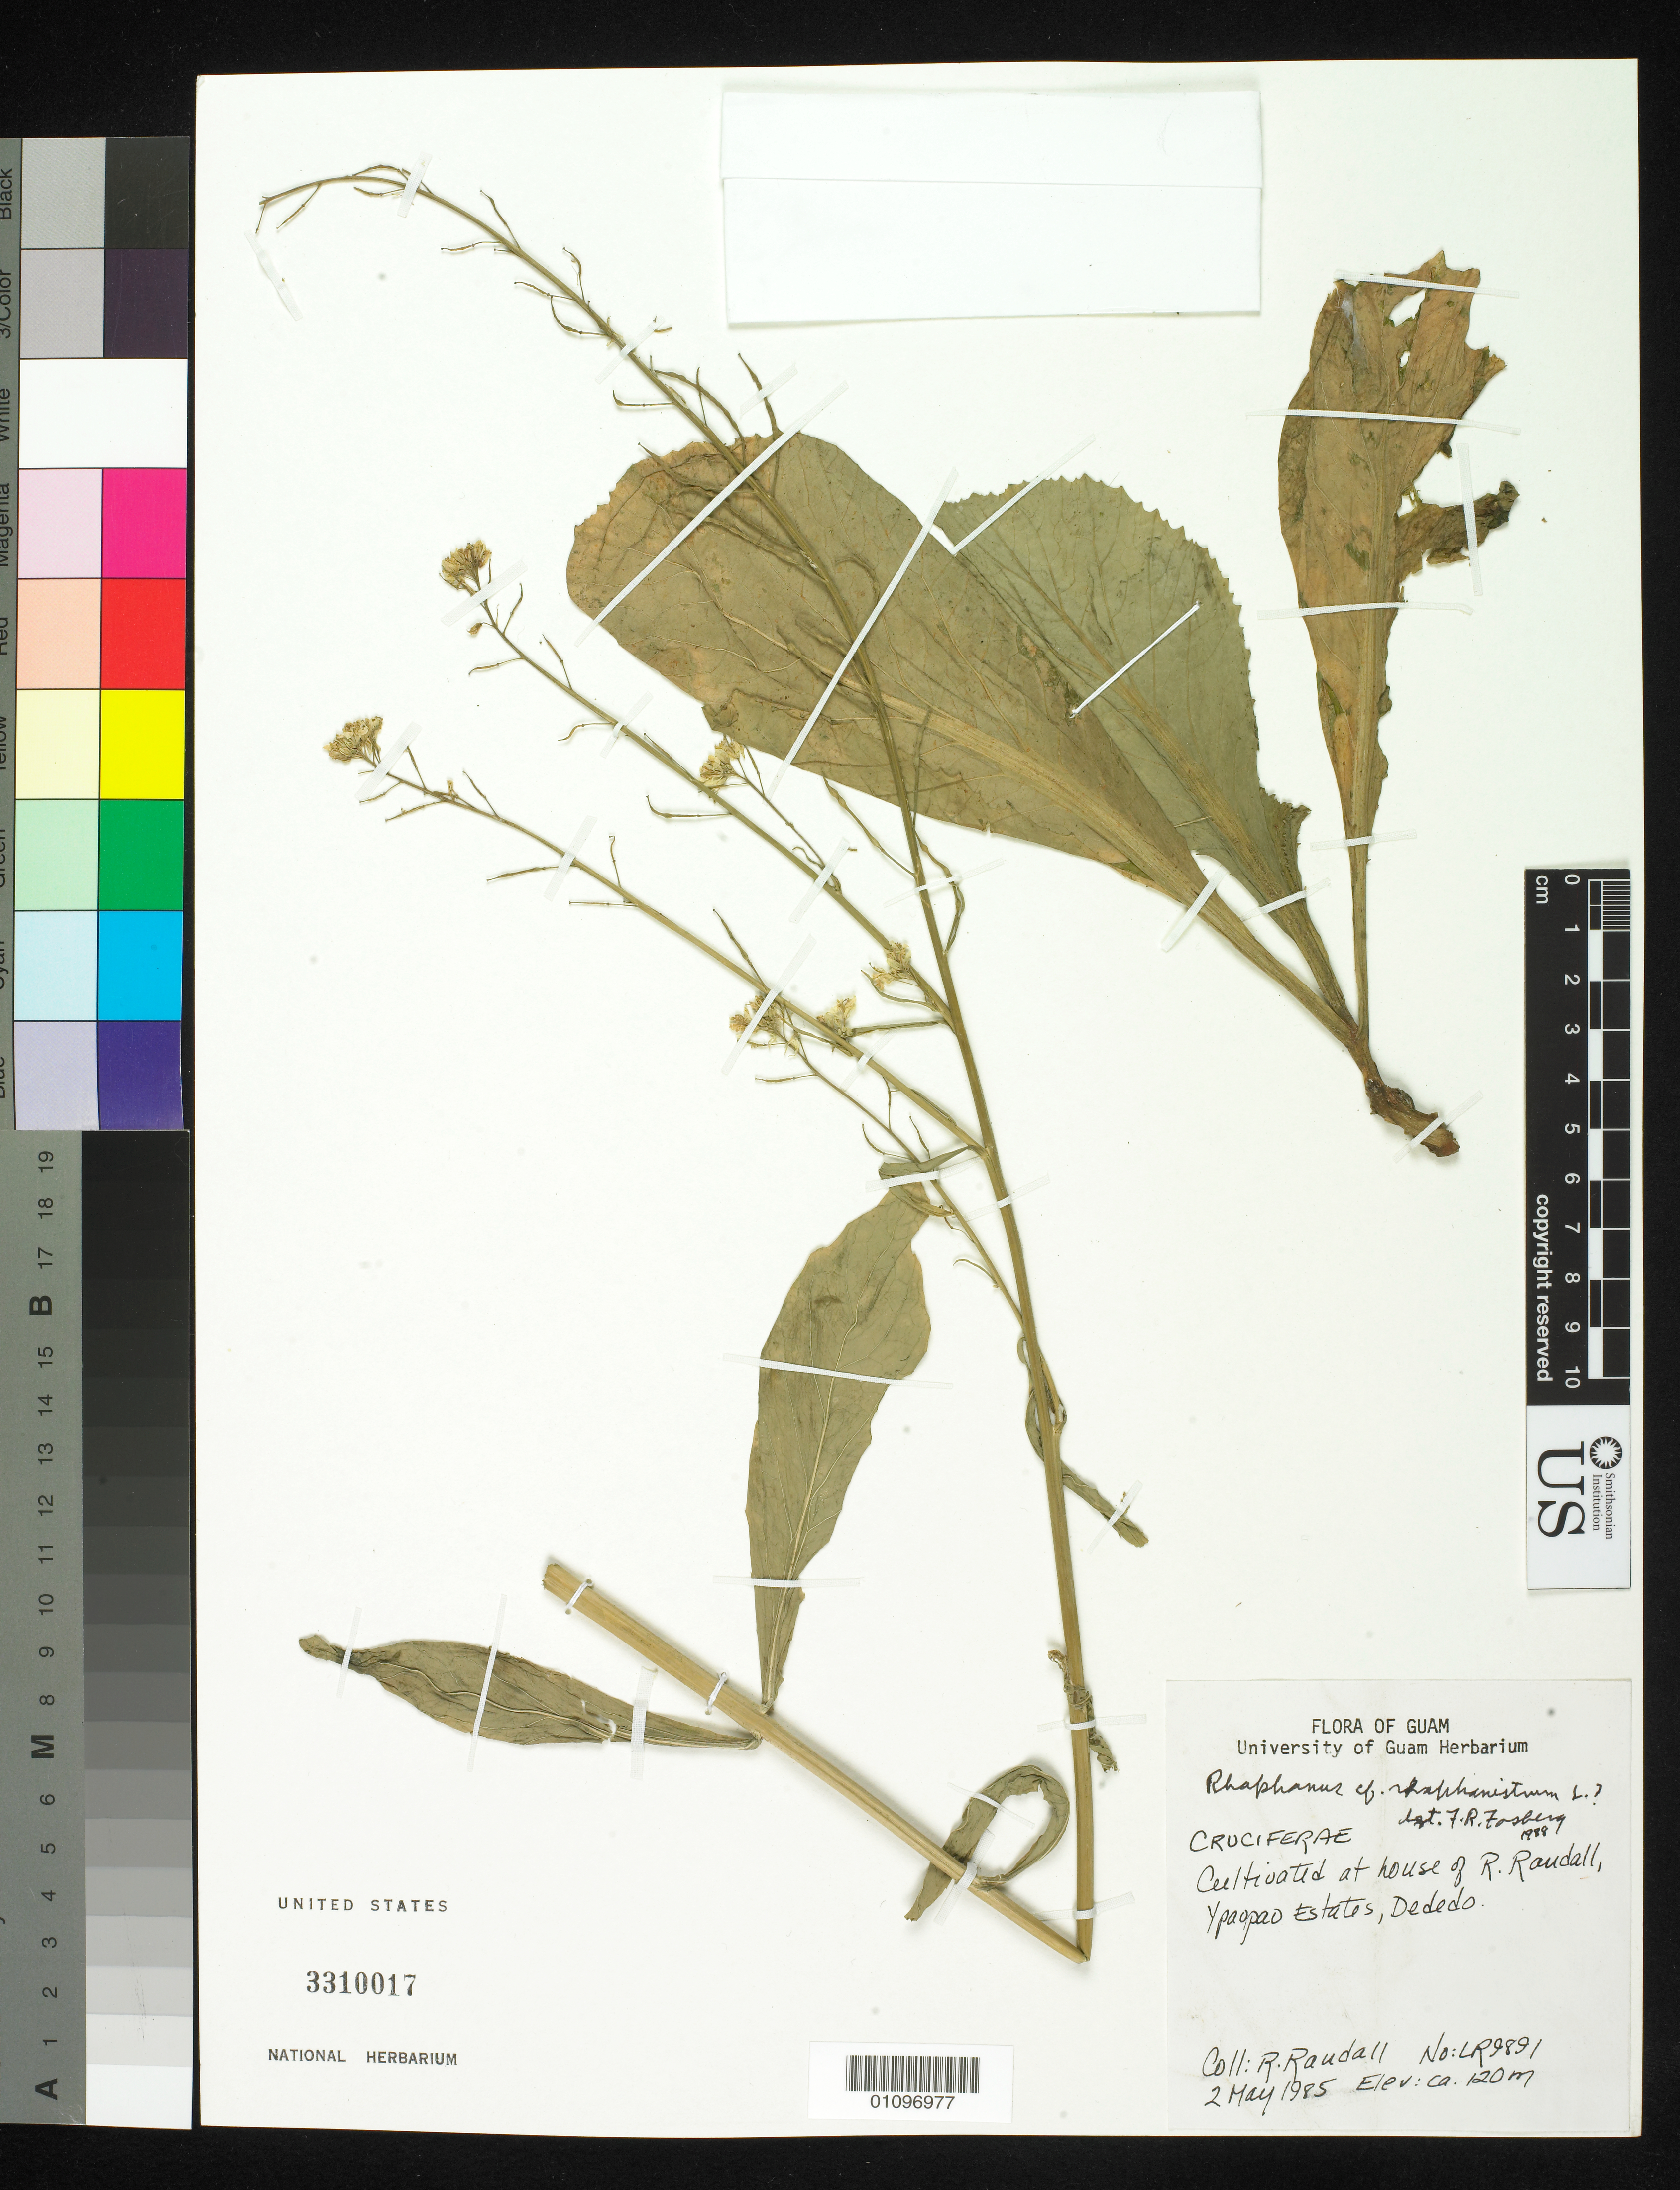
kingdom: Plantae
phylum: Tracheophyta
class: Magnoliopsida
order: Brassicales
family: Brassicaceae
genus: Raphanus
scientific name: Raphanus raphanistrum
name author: L.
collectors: R. Raudall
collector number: LR9891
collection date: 1985-05-02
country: Guam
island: Guam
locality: Cultivated at house of R. Raudall, Ypaopao estates, Dededo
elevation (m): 120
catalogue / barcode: US 3310017